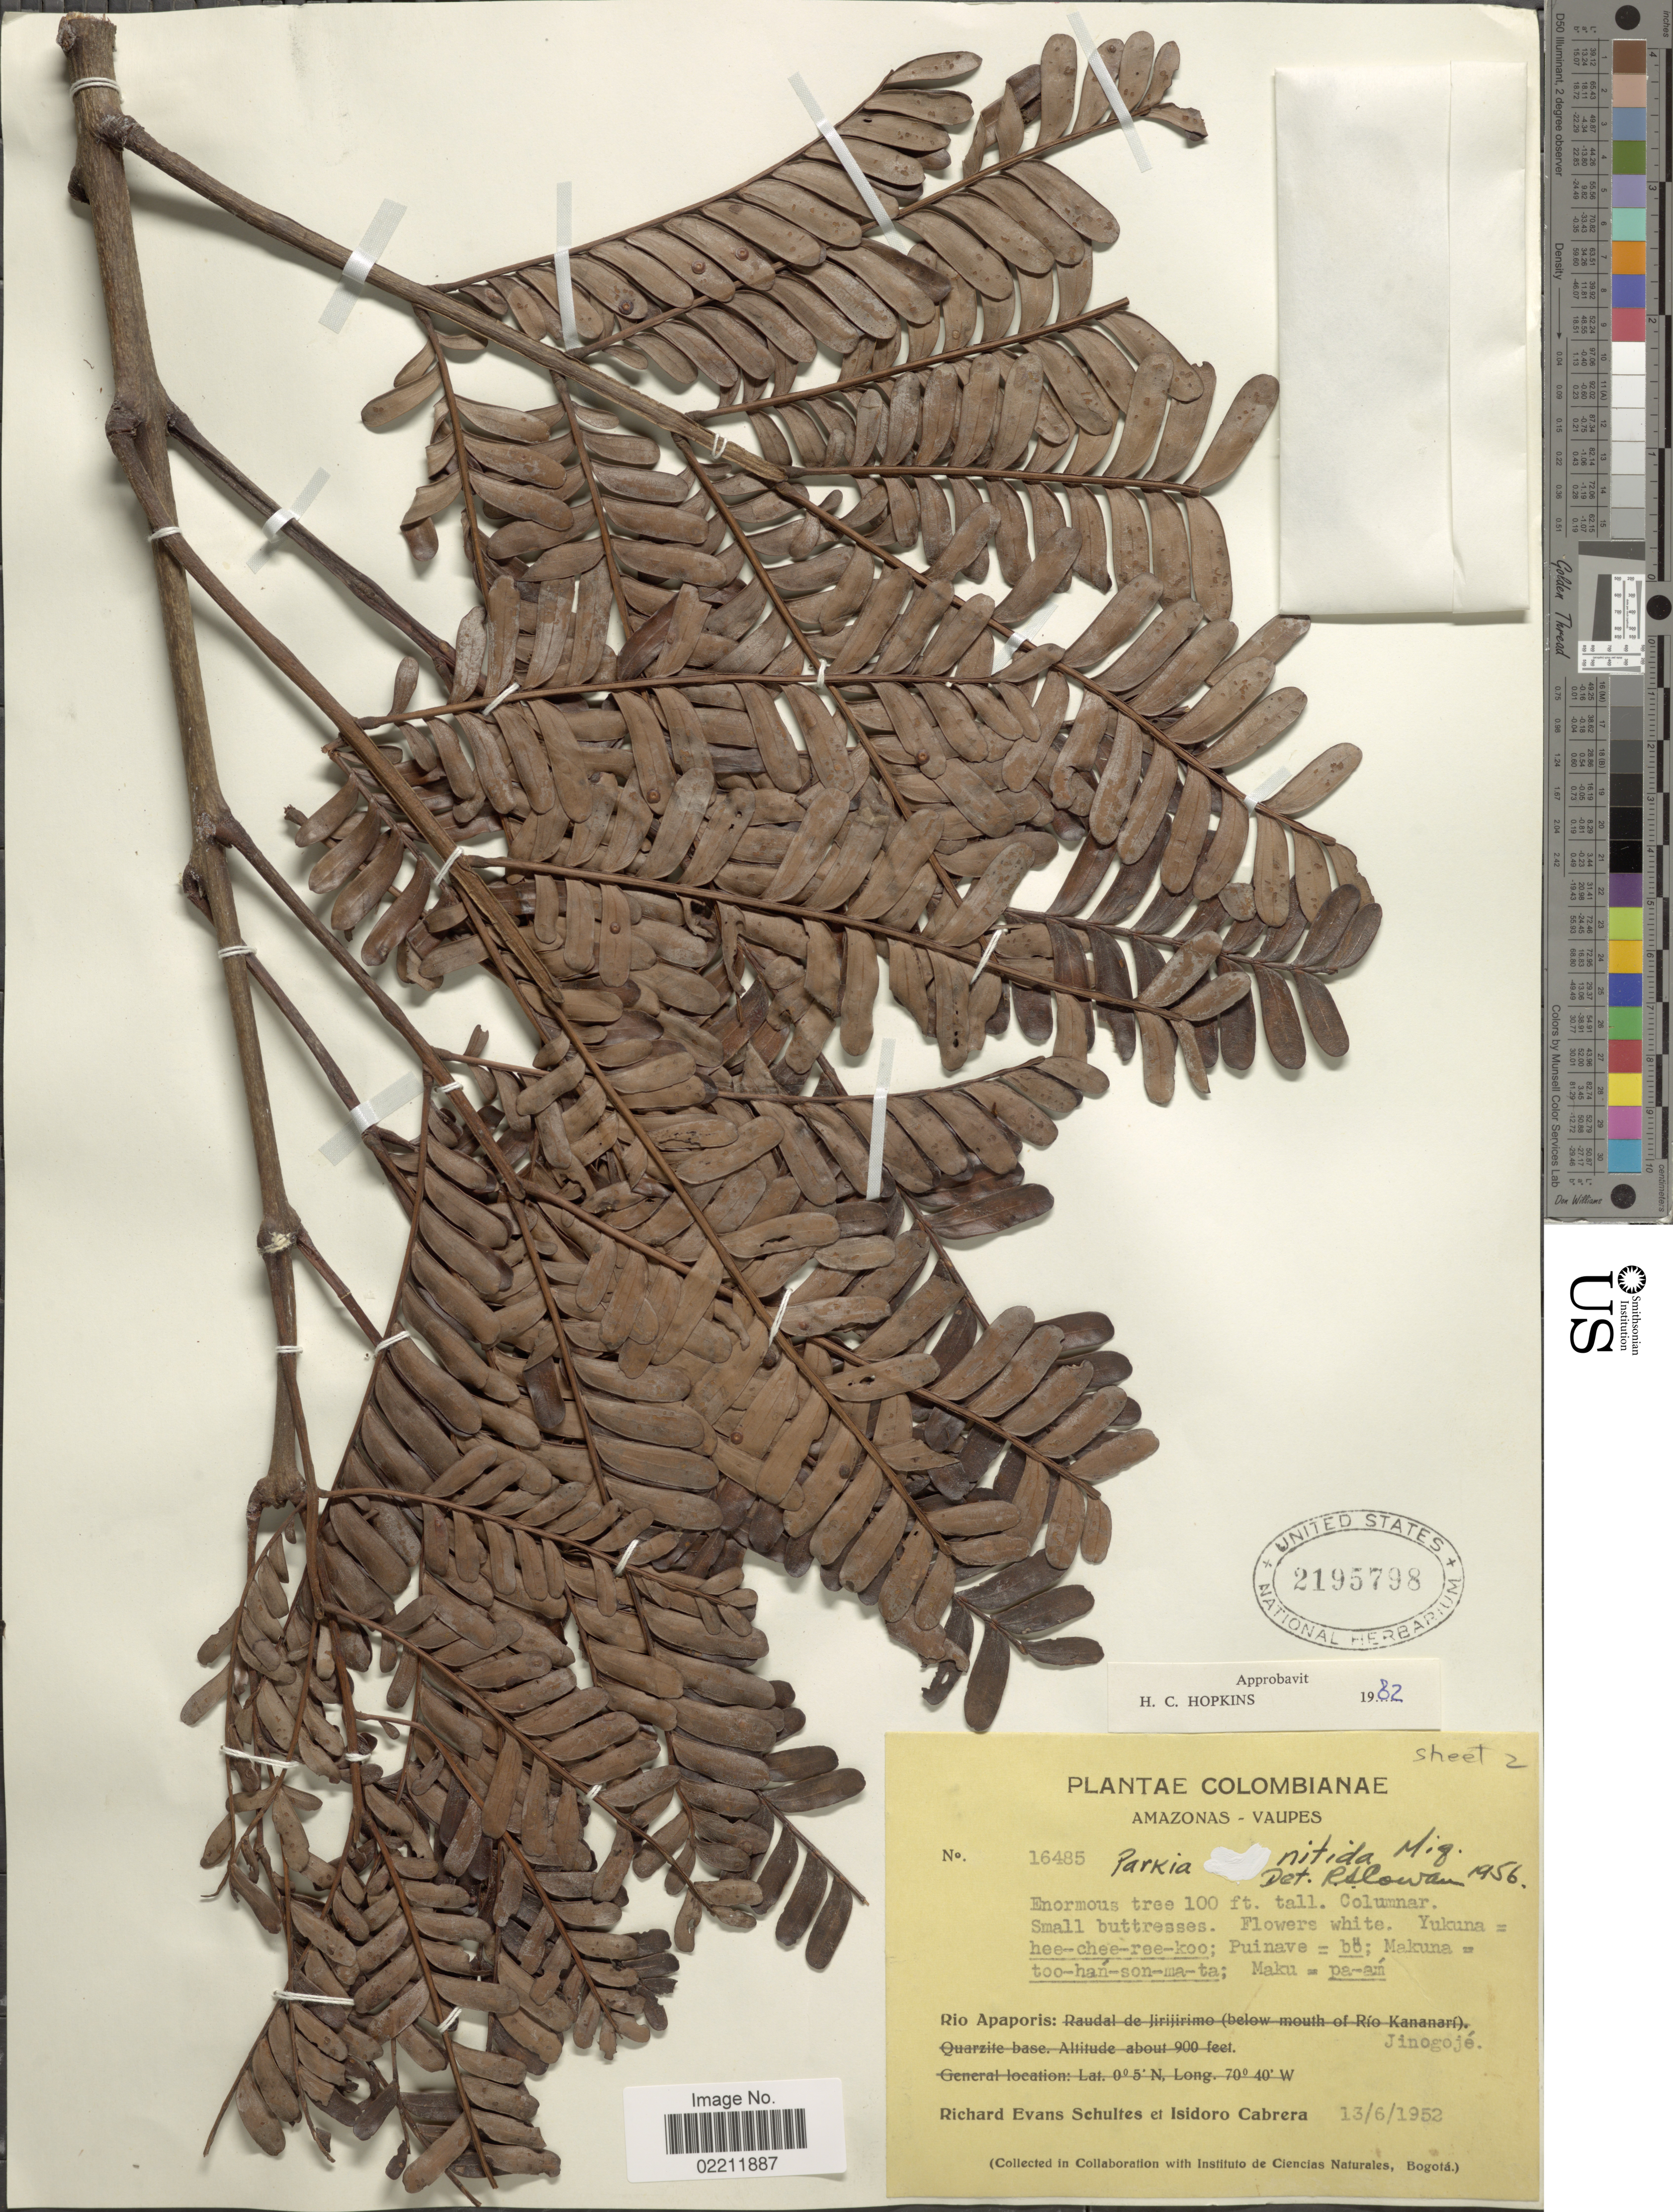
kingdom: Plantae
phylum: Tracheophyta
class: Magnoliopsida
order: Fabales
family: Fabaceae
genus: Parkia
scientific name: Parkia nitida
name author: Miq.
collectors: R. E. Schultes & I. Cabrera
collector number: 16485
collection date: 1952-06-13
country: Colombia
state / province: Vaupés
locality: Amazonas - Vaupes. Rio Apaporis, Jinogoje.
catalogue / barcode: US 2195798